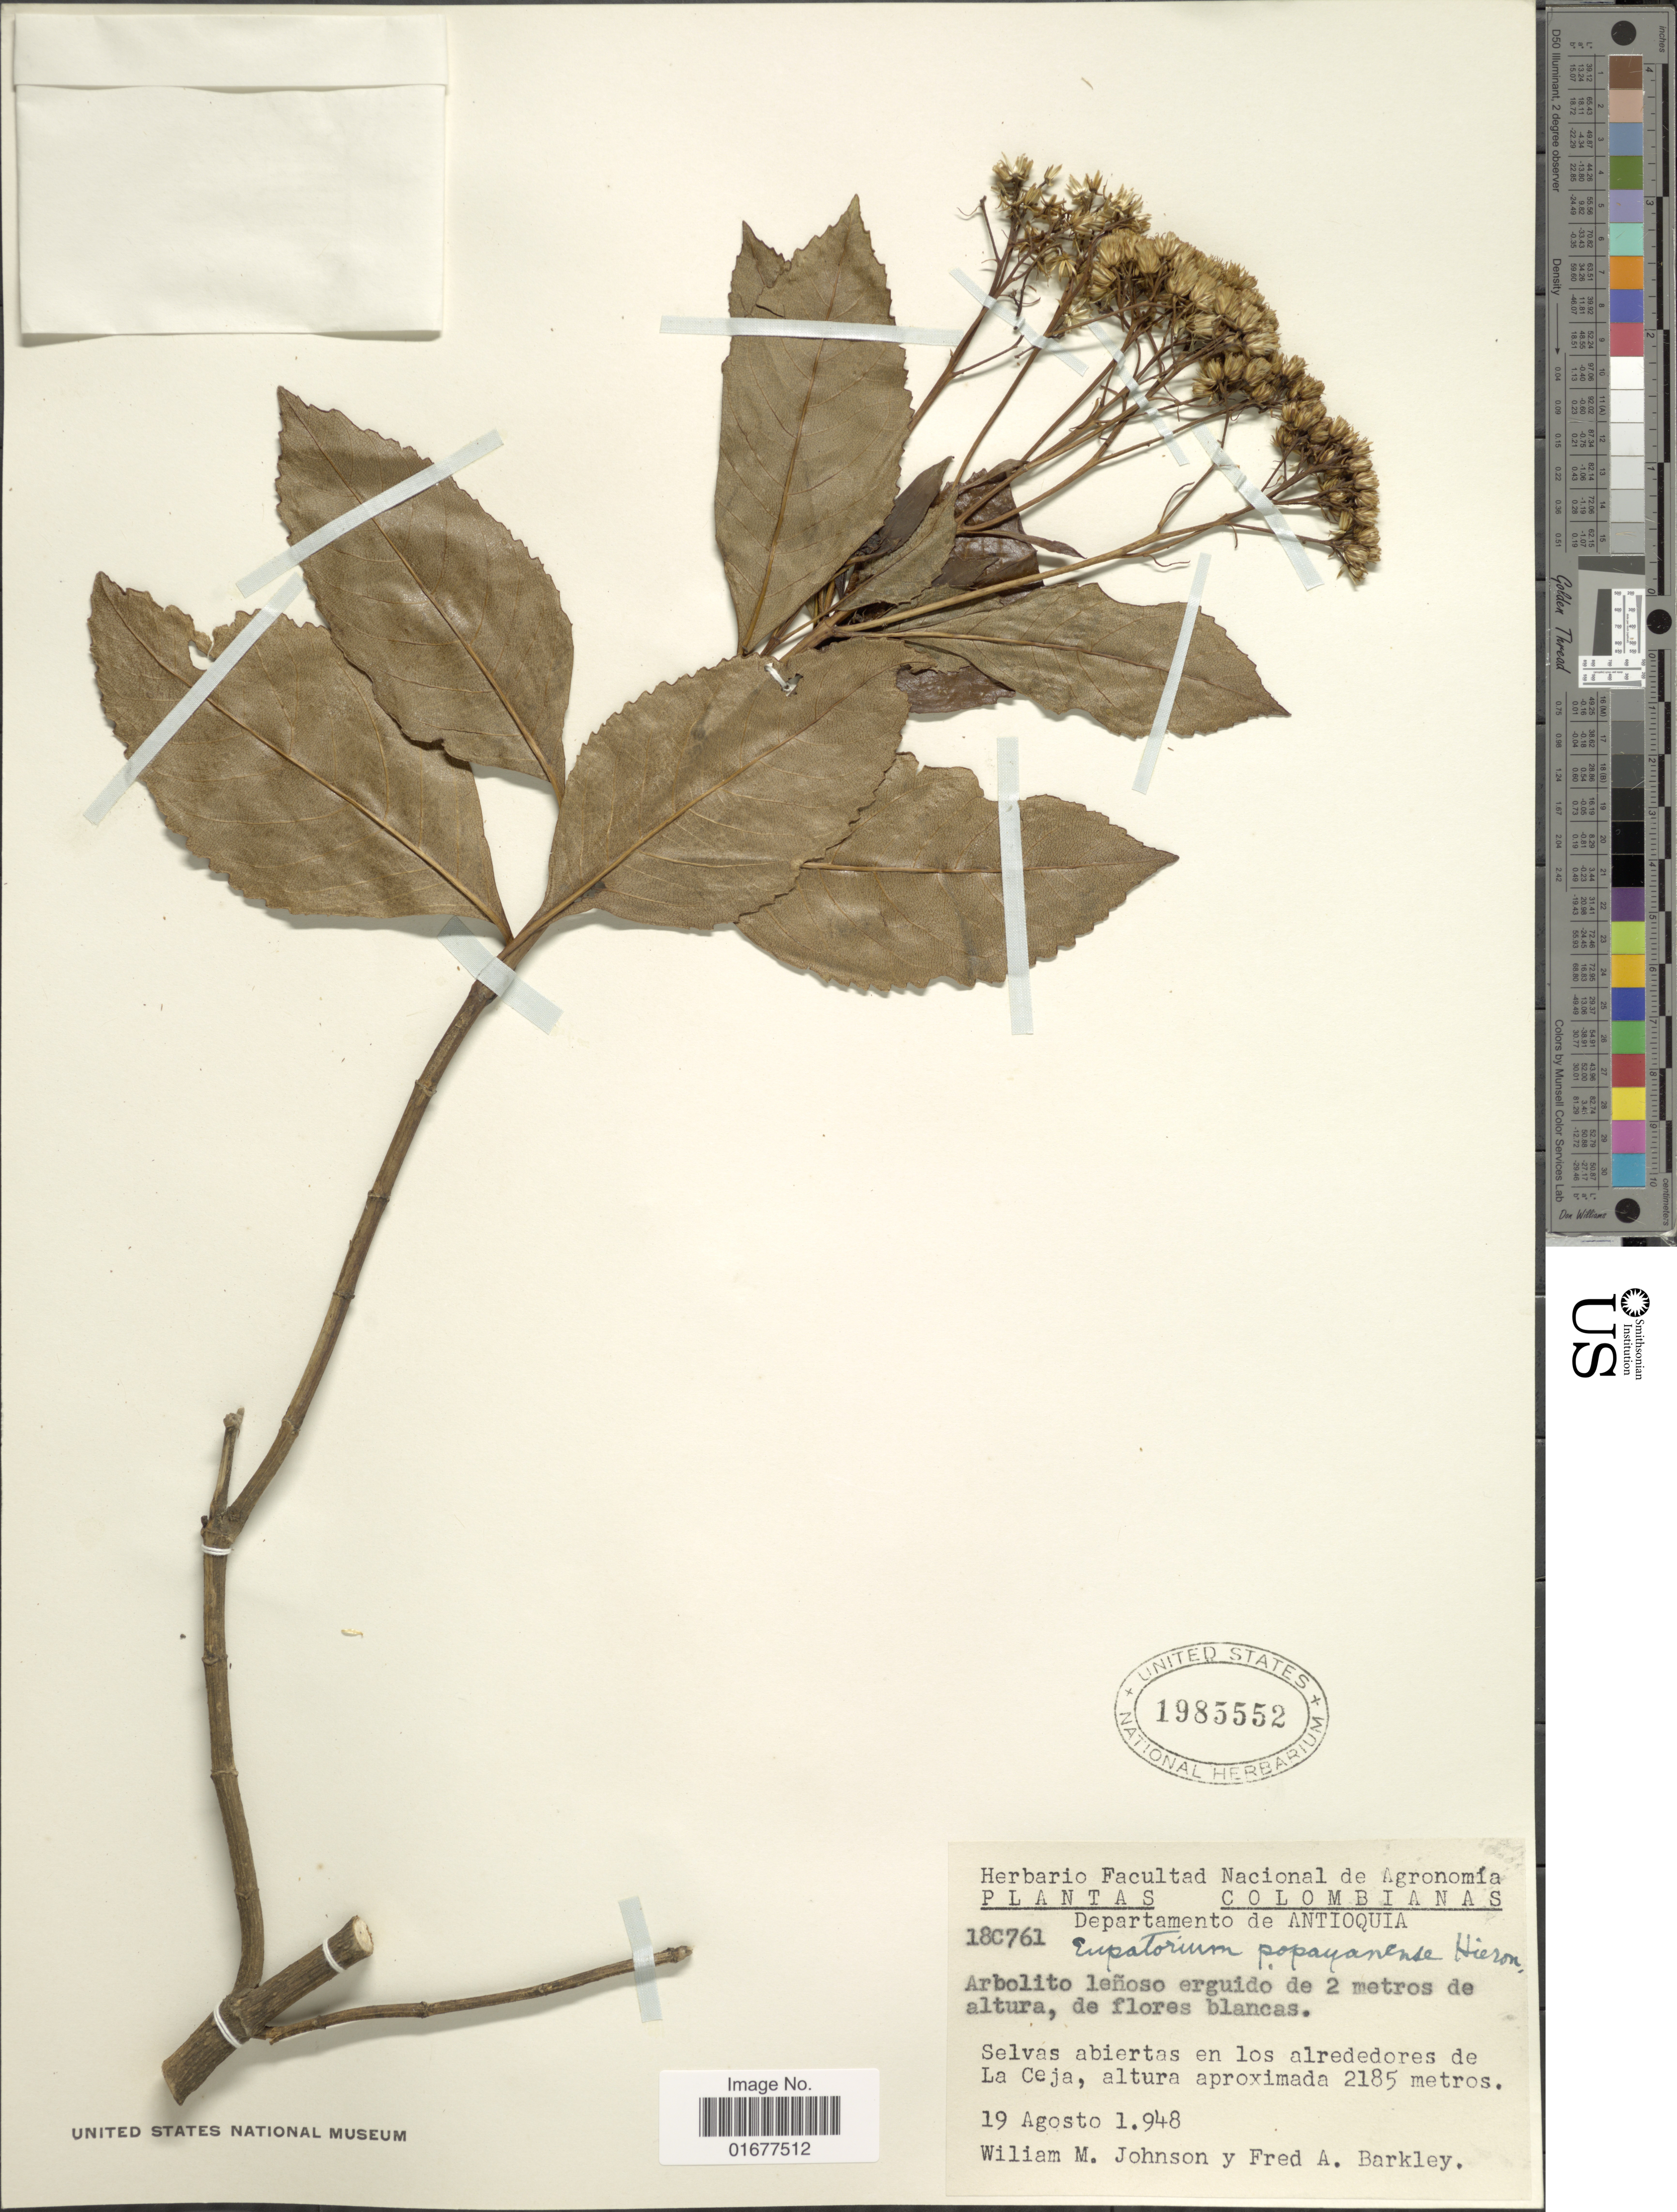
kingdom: Plantae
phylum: Tracheophyta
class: Magnoliopsida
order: Asterales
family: Asteraceae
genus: Ageratina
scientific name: Ageratina popayanensis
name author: (H. Rob.) R.M. King & H. Rob.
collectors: W. M. Johnson & F. A. Barkley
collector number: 18c761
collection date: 1948-08-19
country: Colombia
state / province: Antioquia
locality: Selvas abiertas en los alrededores de La Ceja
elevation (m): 2185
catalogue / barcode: US 1985552